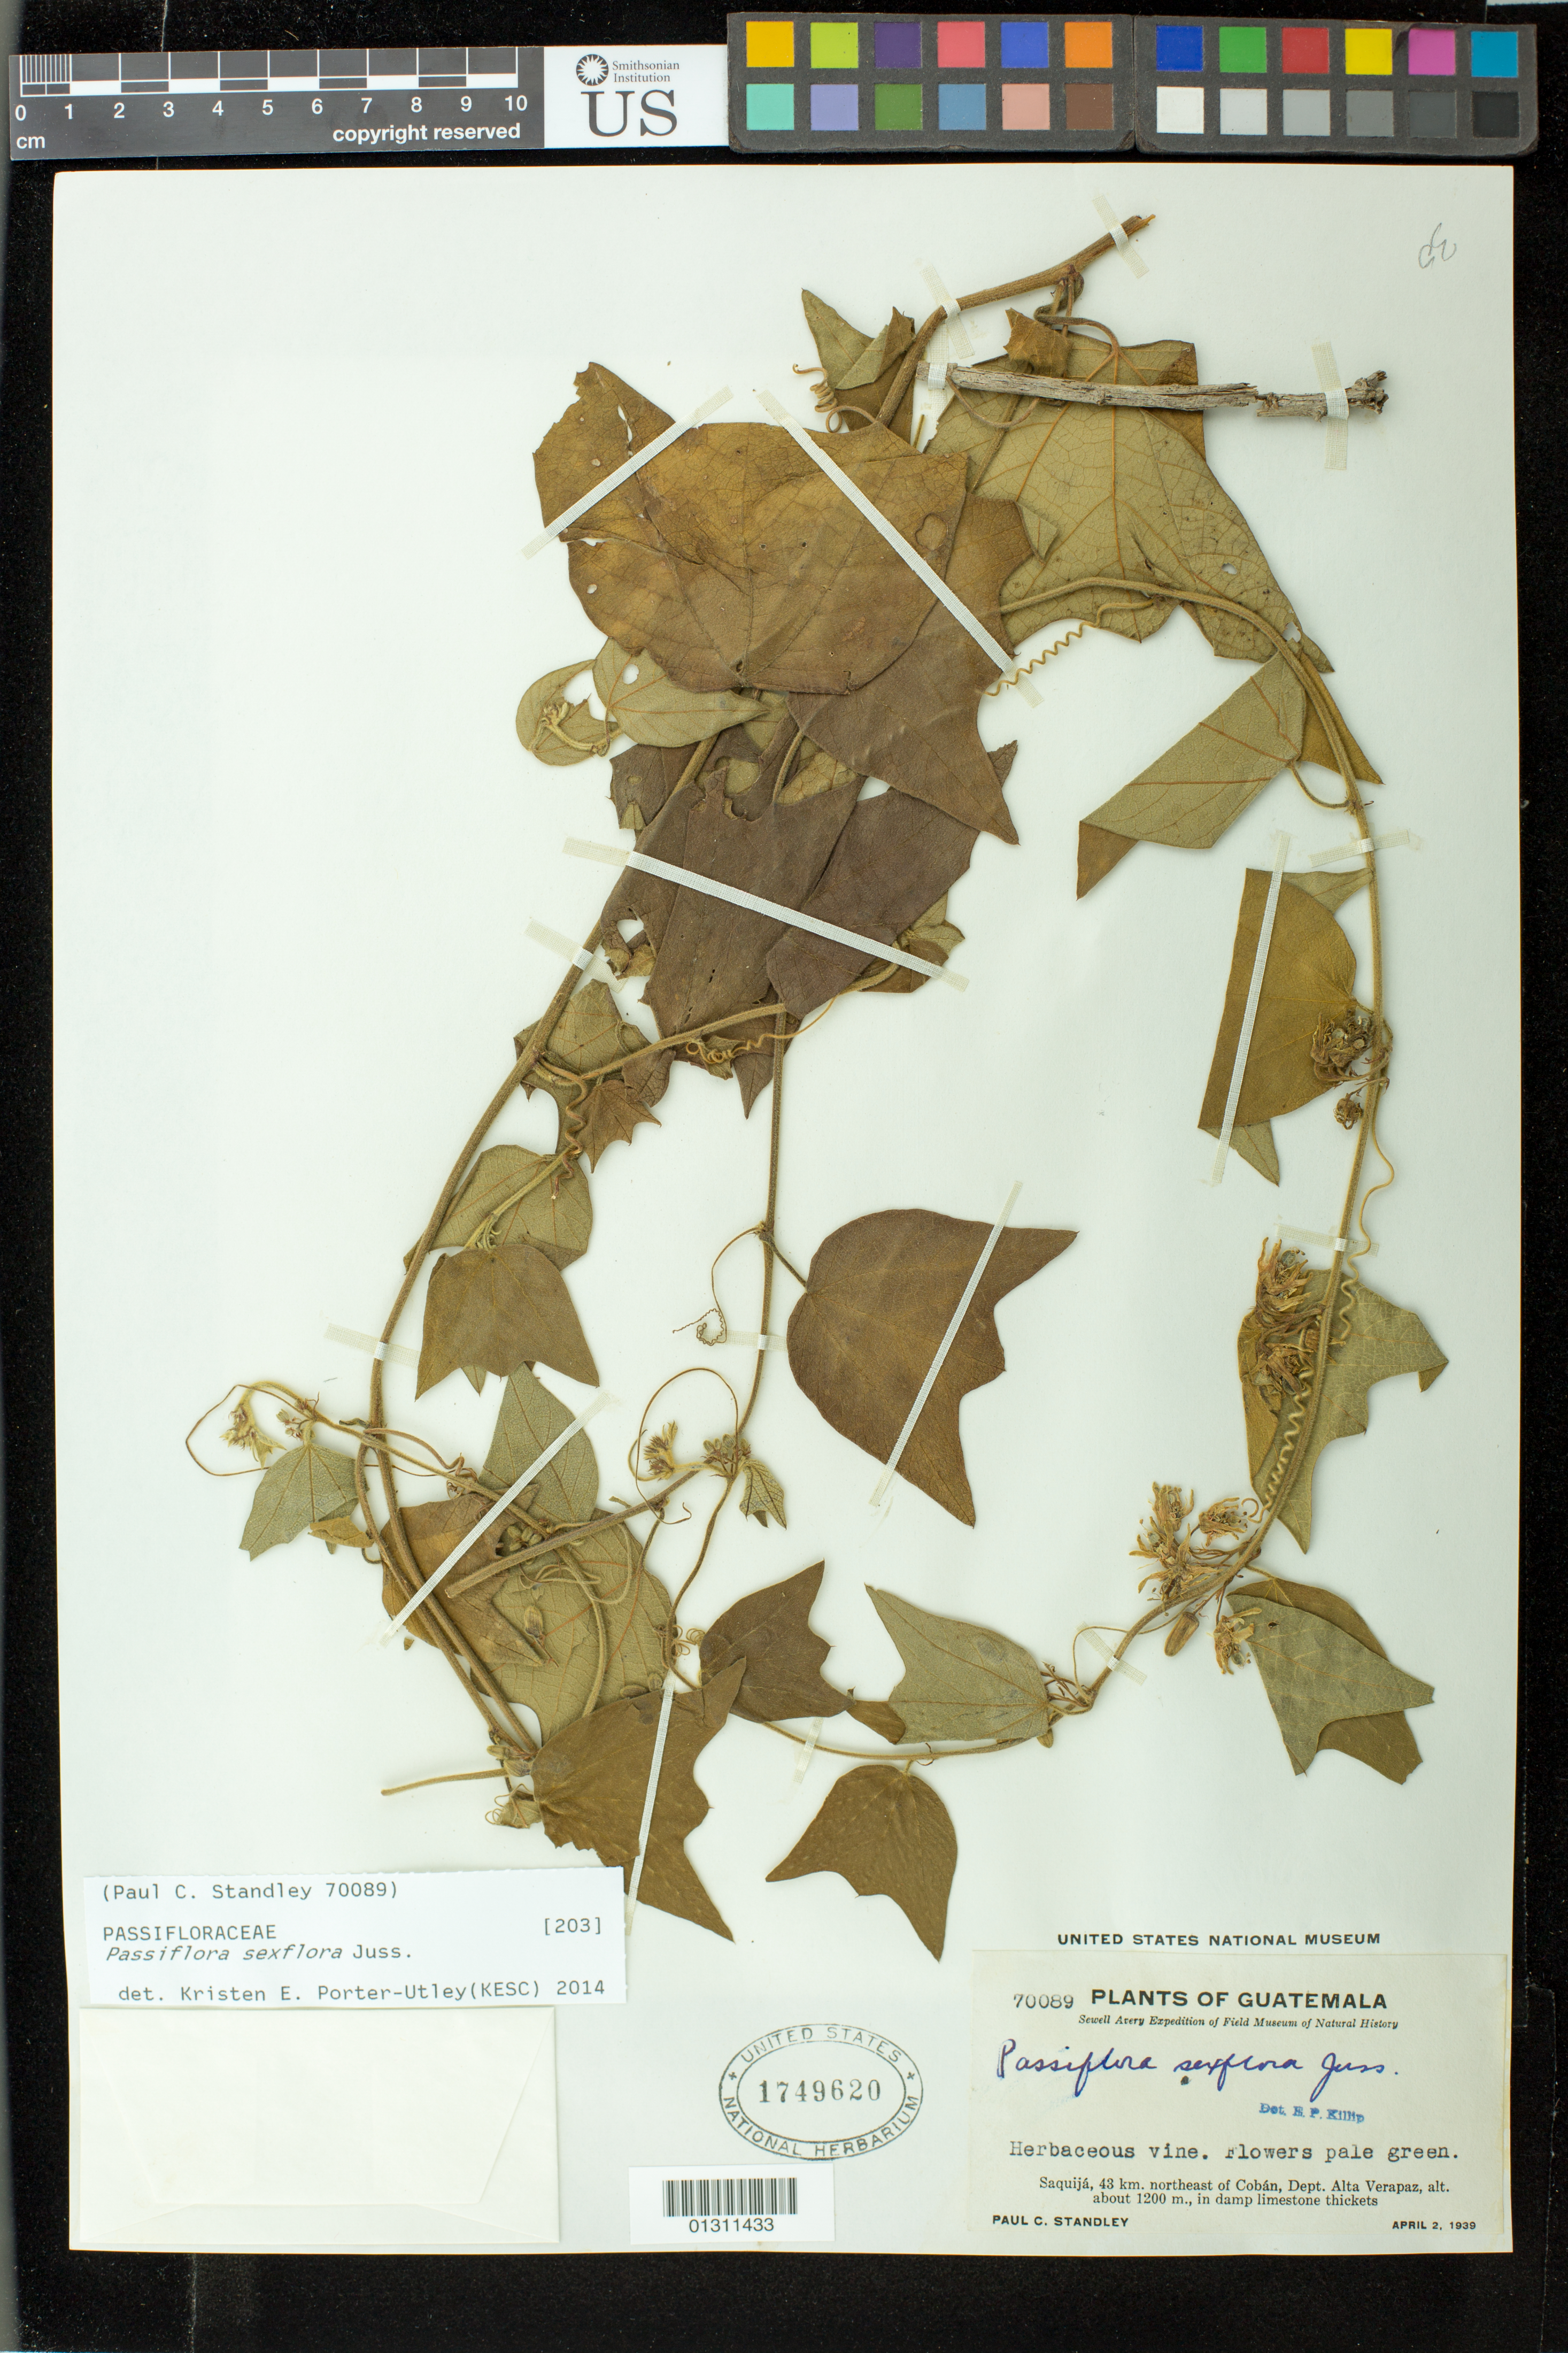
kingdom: Plantae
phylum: Tracheophyta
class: Magnoliopsida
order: Malpighiales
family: Passifloraceae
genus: Passiflora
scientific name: Passiflora sexflora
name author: Juss.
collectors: P. C. Standley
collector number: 70089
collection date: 1939-04-02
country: Guatemala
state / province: Alta Verapaz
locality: Saquija, 43 km NE of Coban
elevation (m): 1200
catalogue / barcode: US 1749620